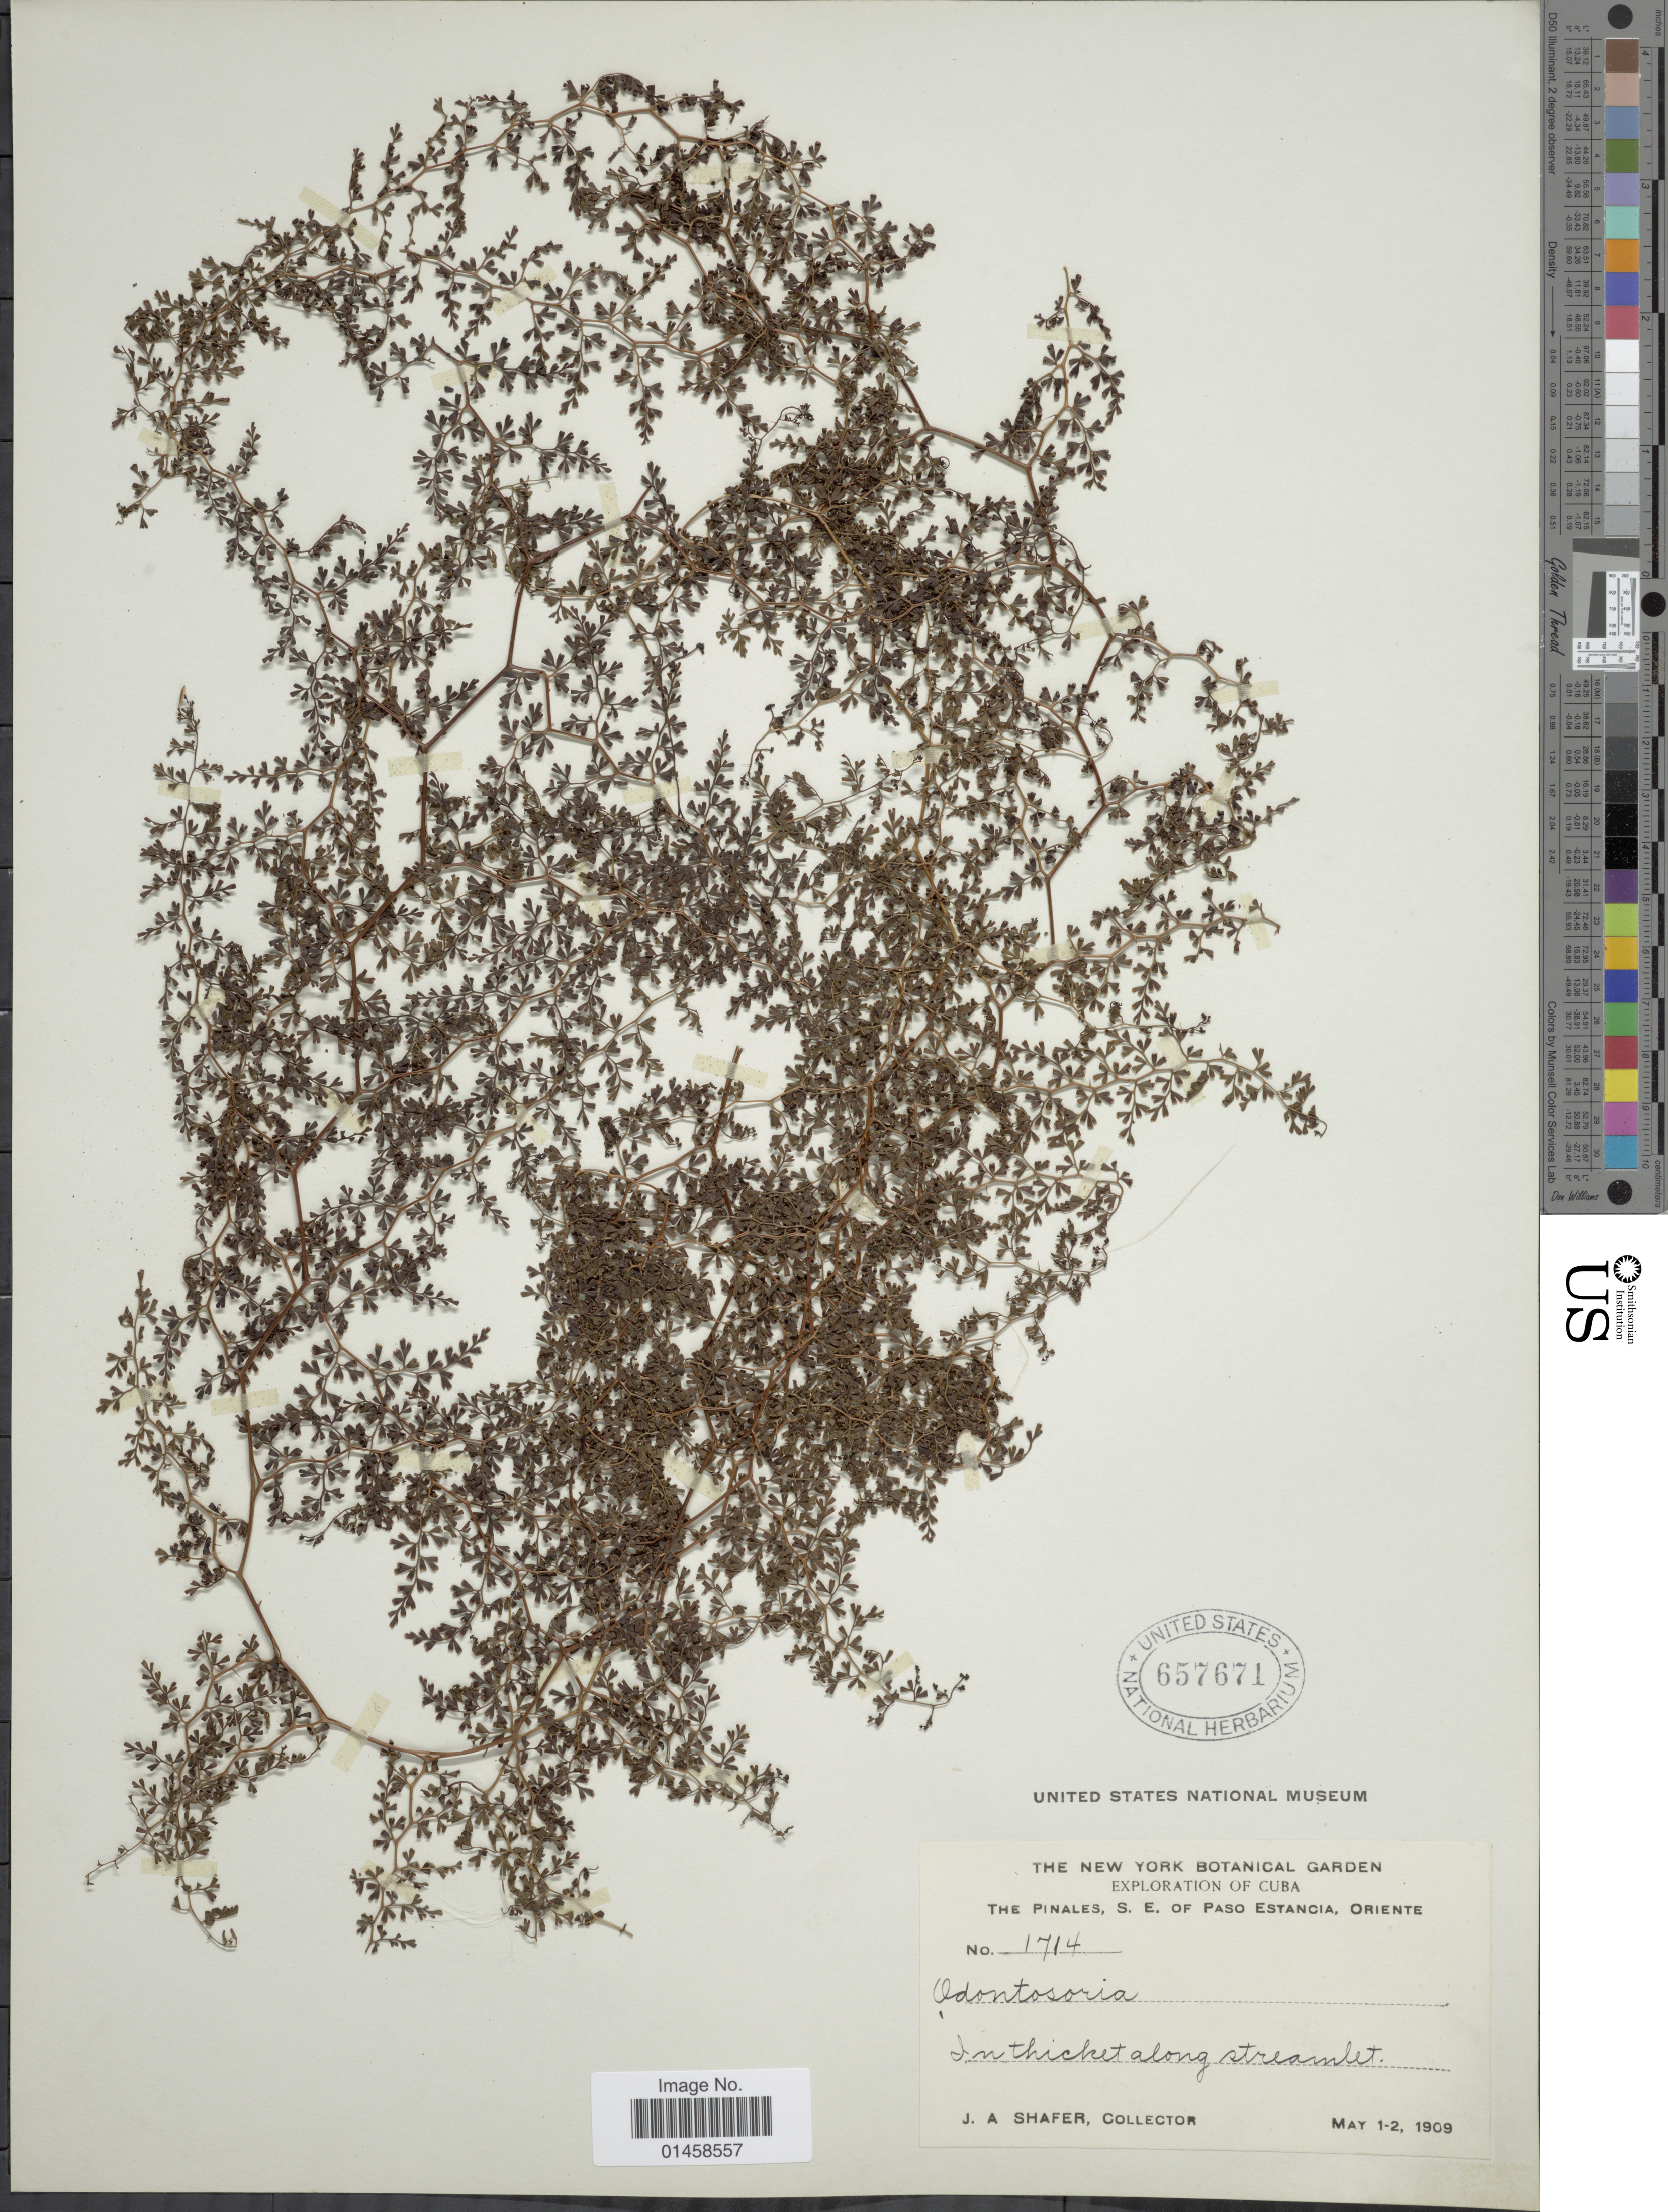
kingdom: Plantae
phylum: Tracheophyta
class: Polypodiopsida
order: Polypodiales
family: Lindsaeaceae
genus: Odontosoria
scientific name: Odontosoria wrightiana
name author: Maxon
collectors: J. A. Shafer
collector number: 1714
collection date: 1909-05-01/1909-05-02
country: Cuba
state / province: Oriente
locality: The Pinales, S. E. of Paso Estancia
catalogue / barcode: US 657671